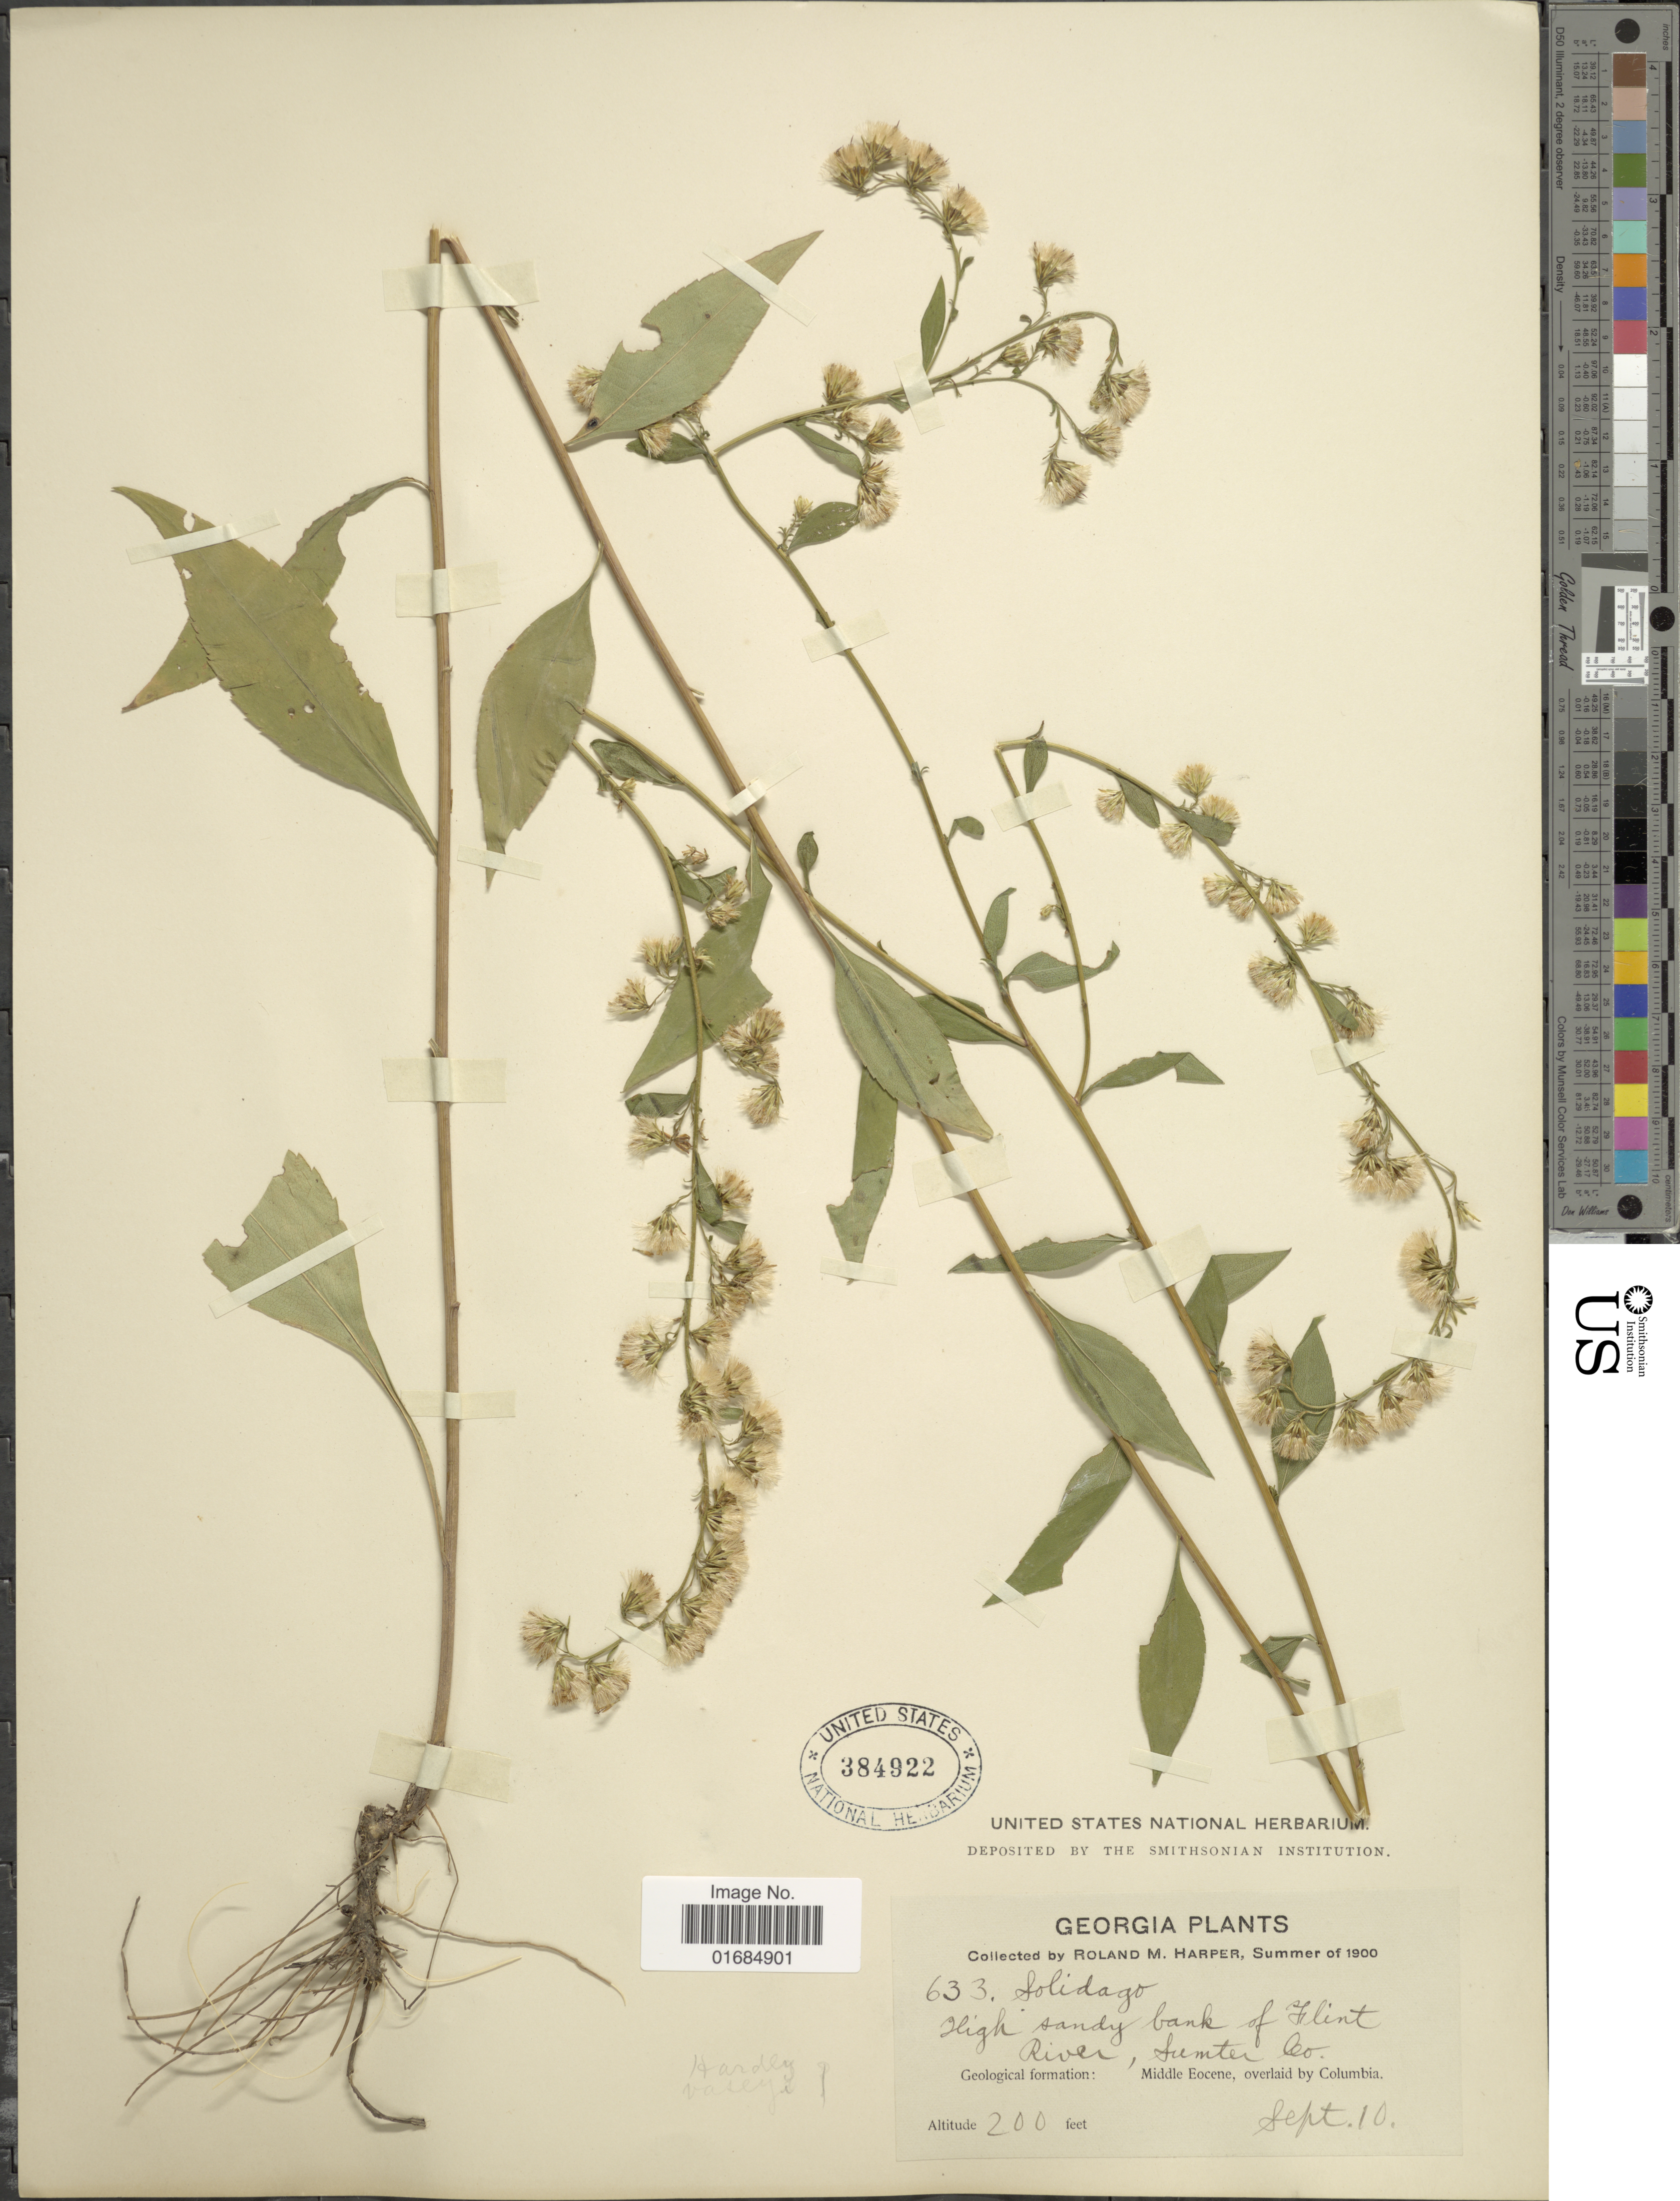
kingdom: Plantae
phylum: Tracheophyta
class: Magnoliopsida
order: Asterales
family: Asteraceae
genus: Solidago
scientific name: Solidago boottii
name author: Hook.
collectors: R. M. Harper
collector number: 633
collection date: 1900-09-10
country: United States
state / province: Georgia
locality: High Sandy bank of Flint River, Sumter Co, Geological Formation; Middle Eocene, overlaid by Columbia.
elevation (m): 61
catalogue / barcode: US 384922